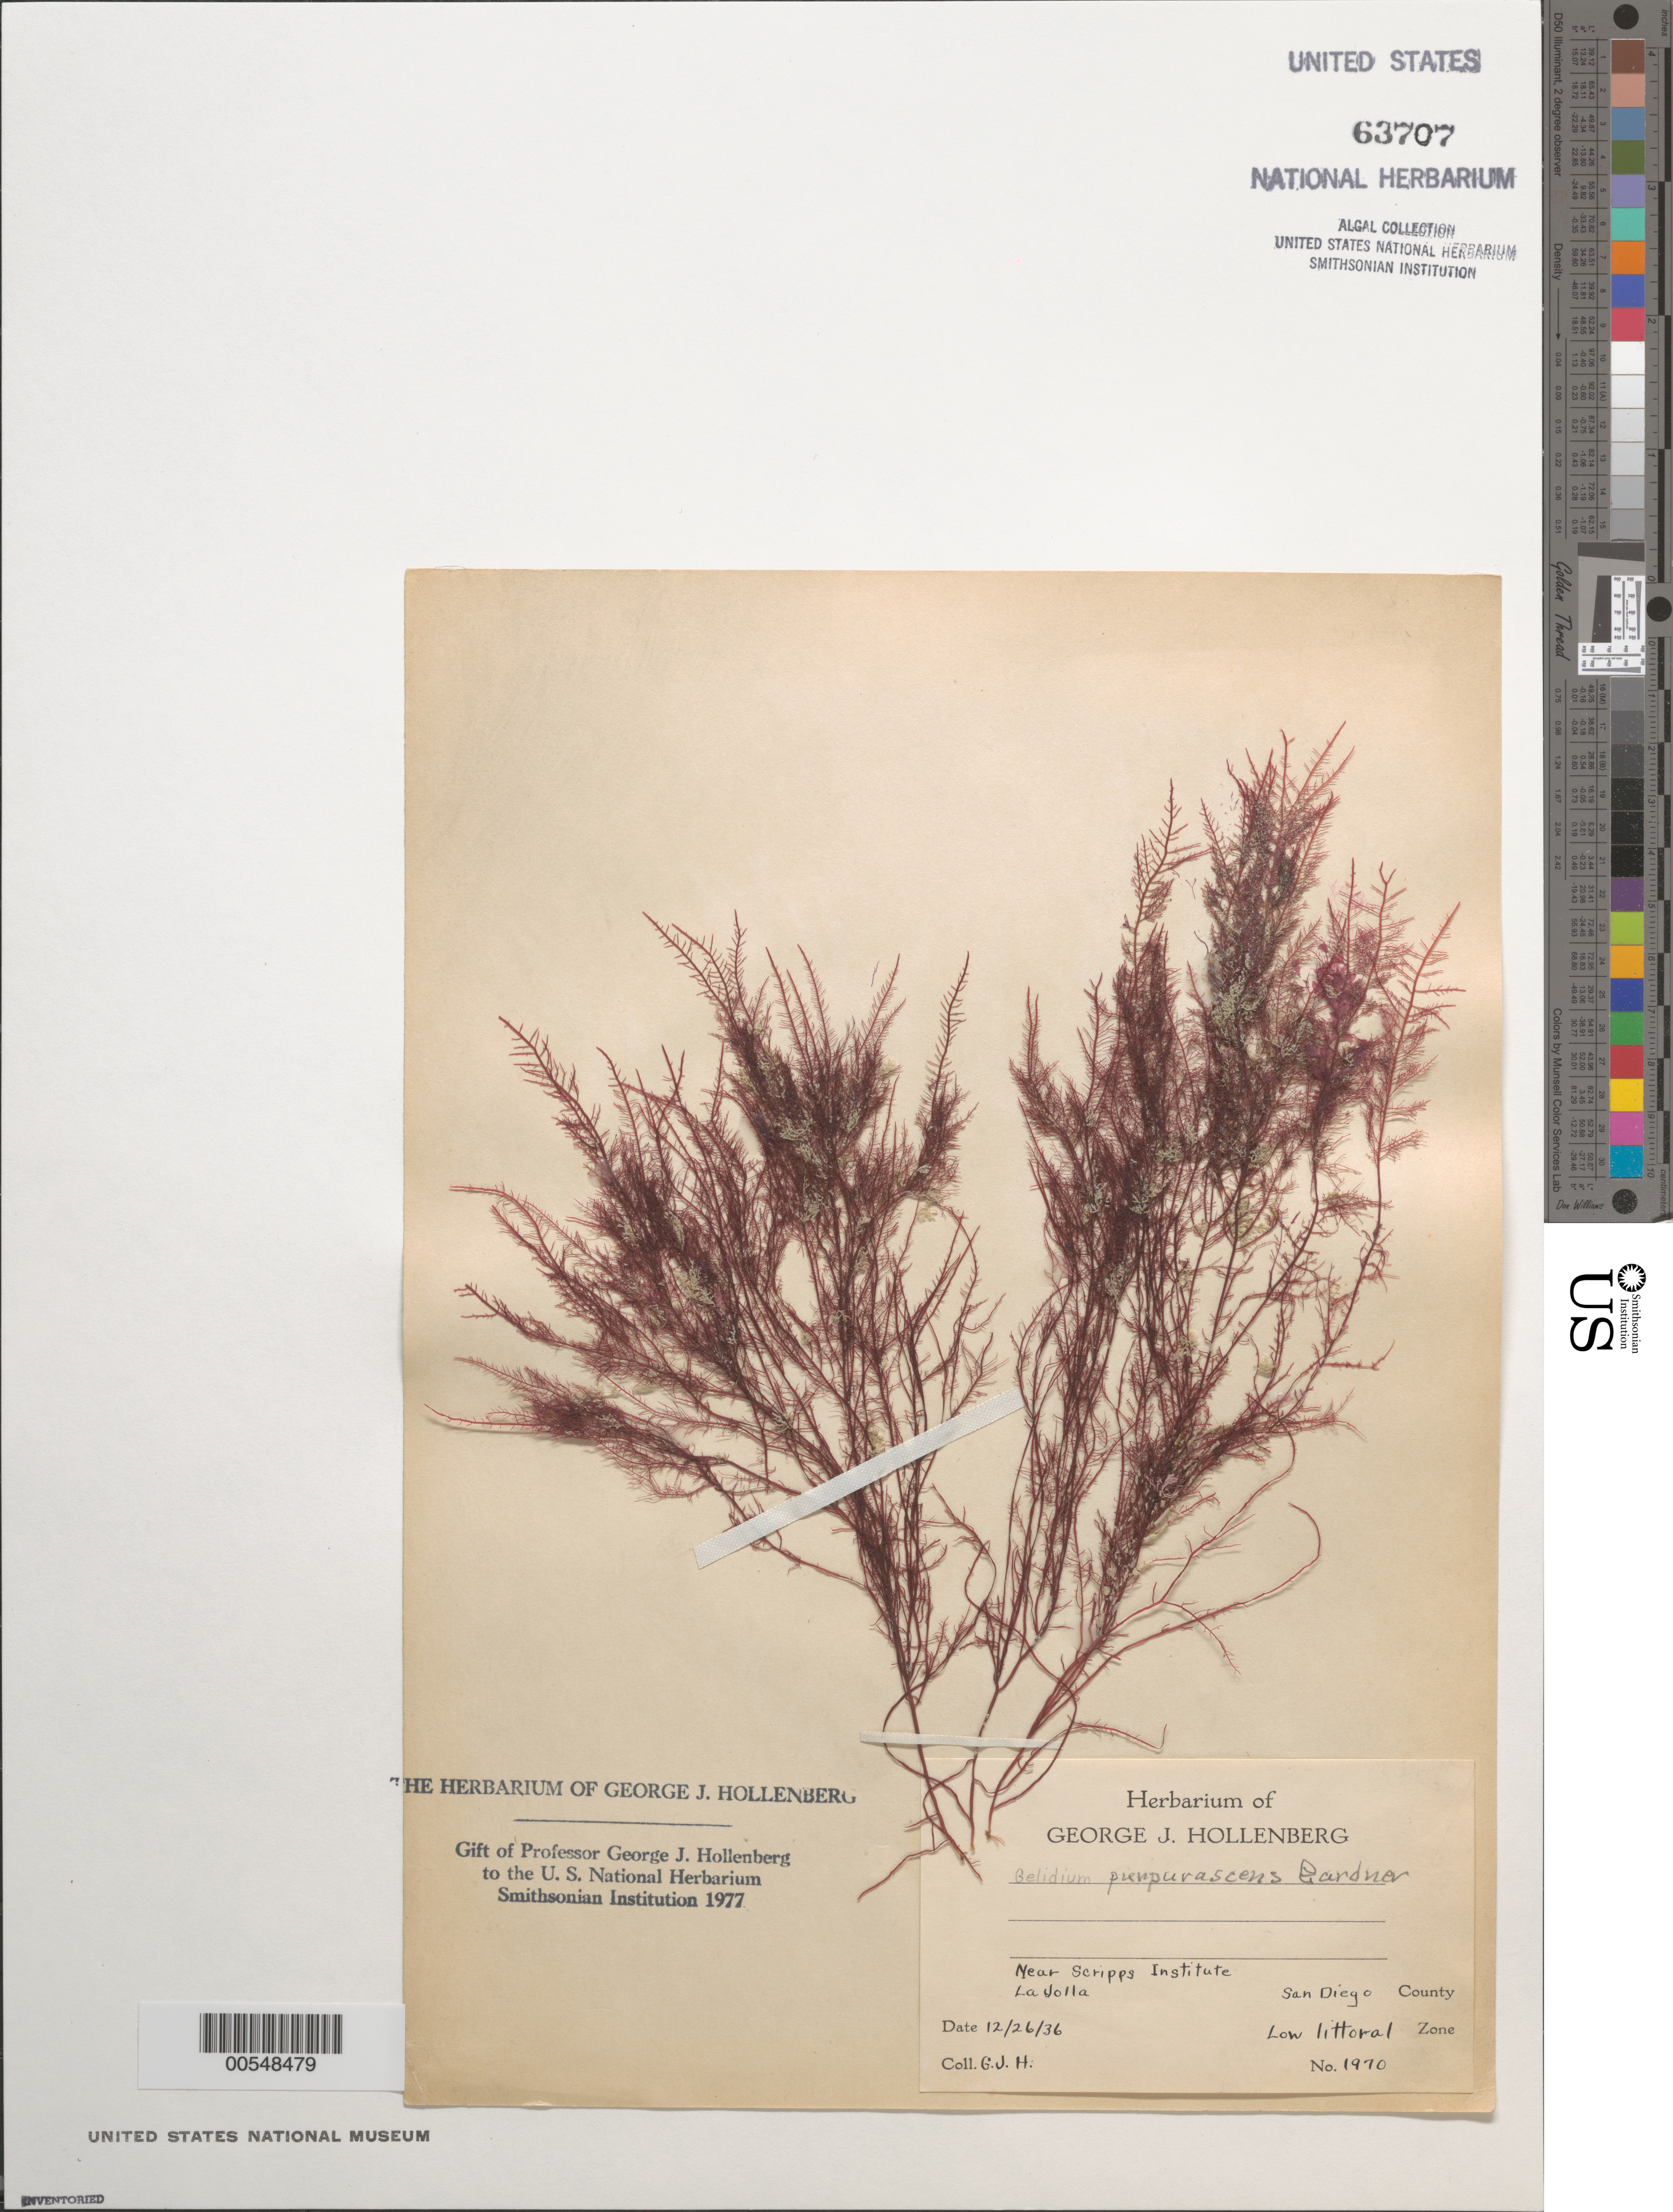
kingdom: Plantae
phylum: Rhodophyta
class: Florideophyceae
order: Gelidiales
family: Gelidiaceae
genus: Gelidium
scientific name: Gelidium purpurascens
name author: N.L. Gardner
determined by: Hollenberg, George J.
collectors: G. Hollenberg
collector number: GJH 1970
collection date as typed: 26 Dec 1936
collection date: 1936-12-26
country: United States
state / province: California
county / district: San Diego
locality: La Jolla, near Scripps Institution of Oceanography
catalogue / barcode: US 63707